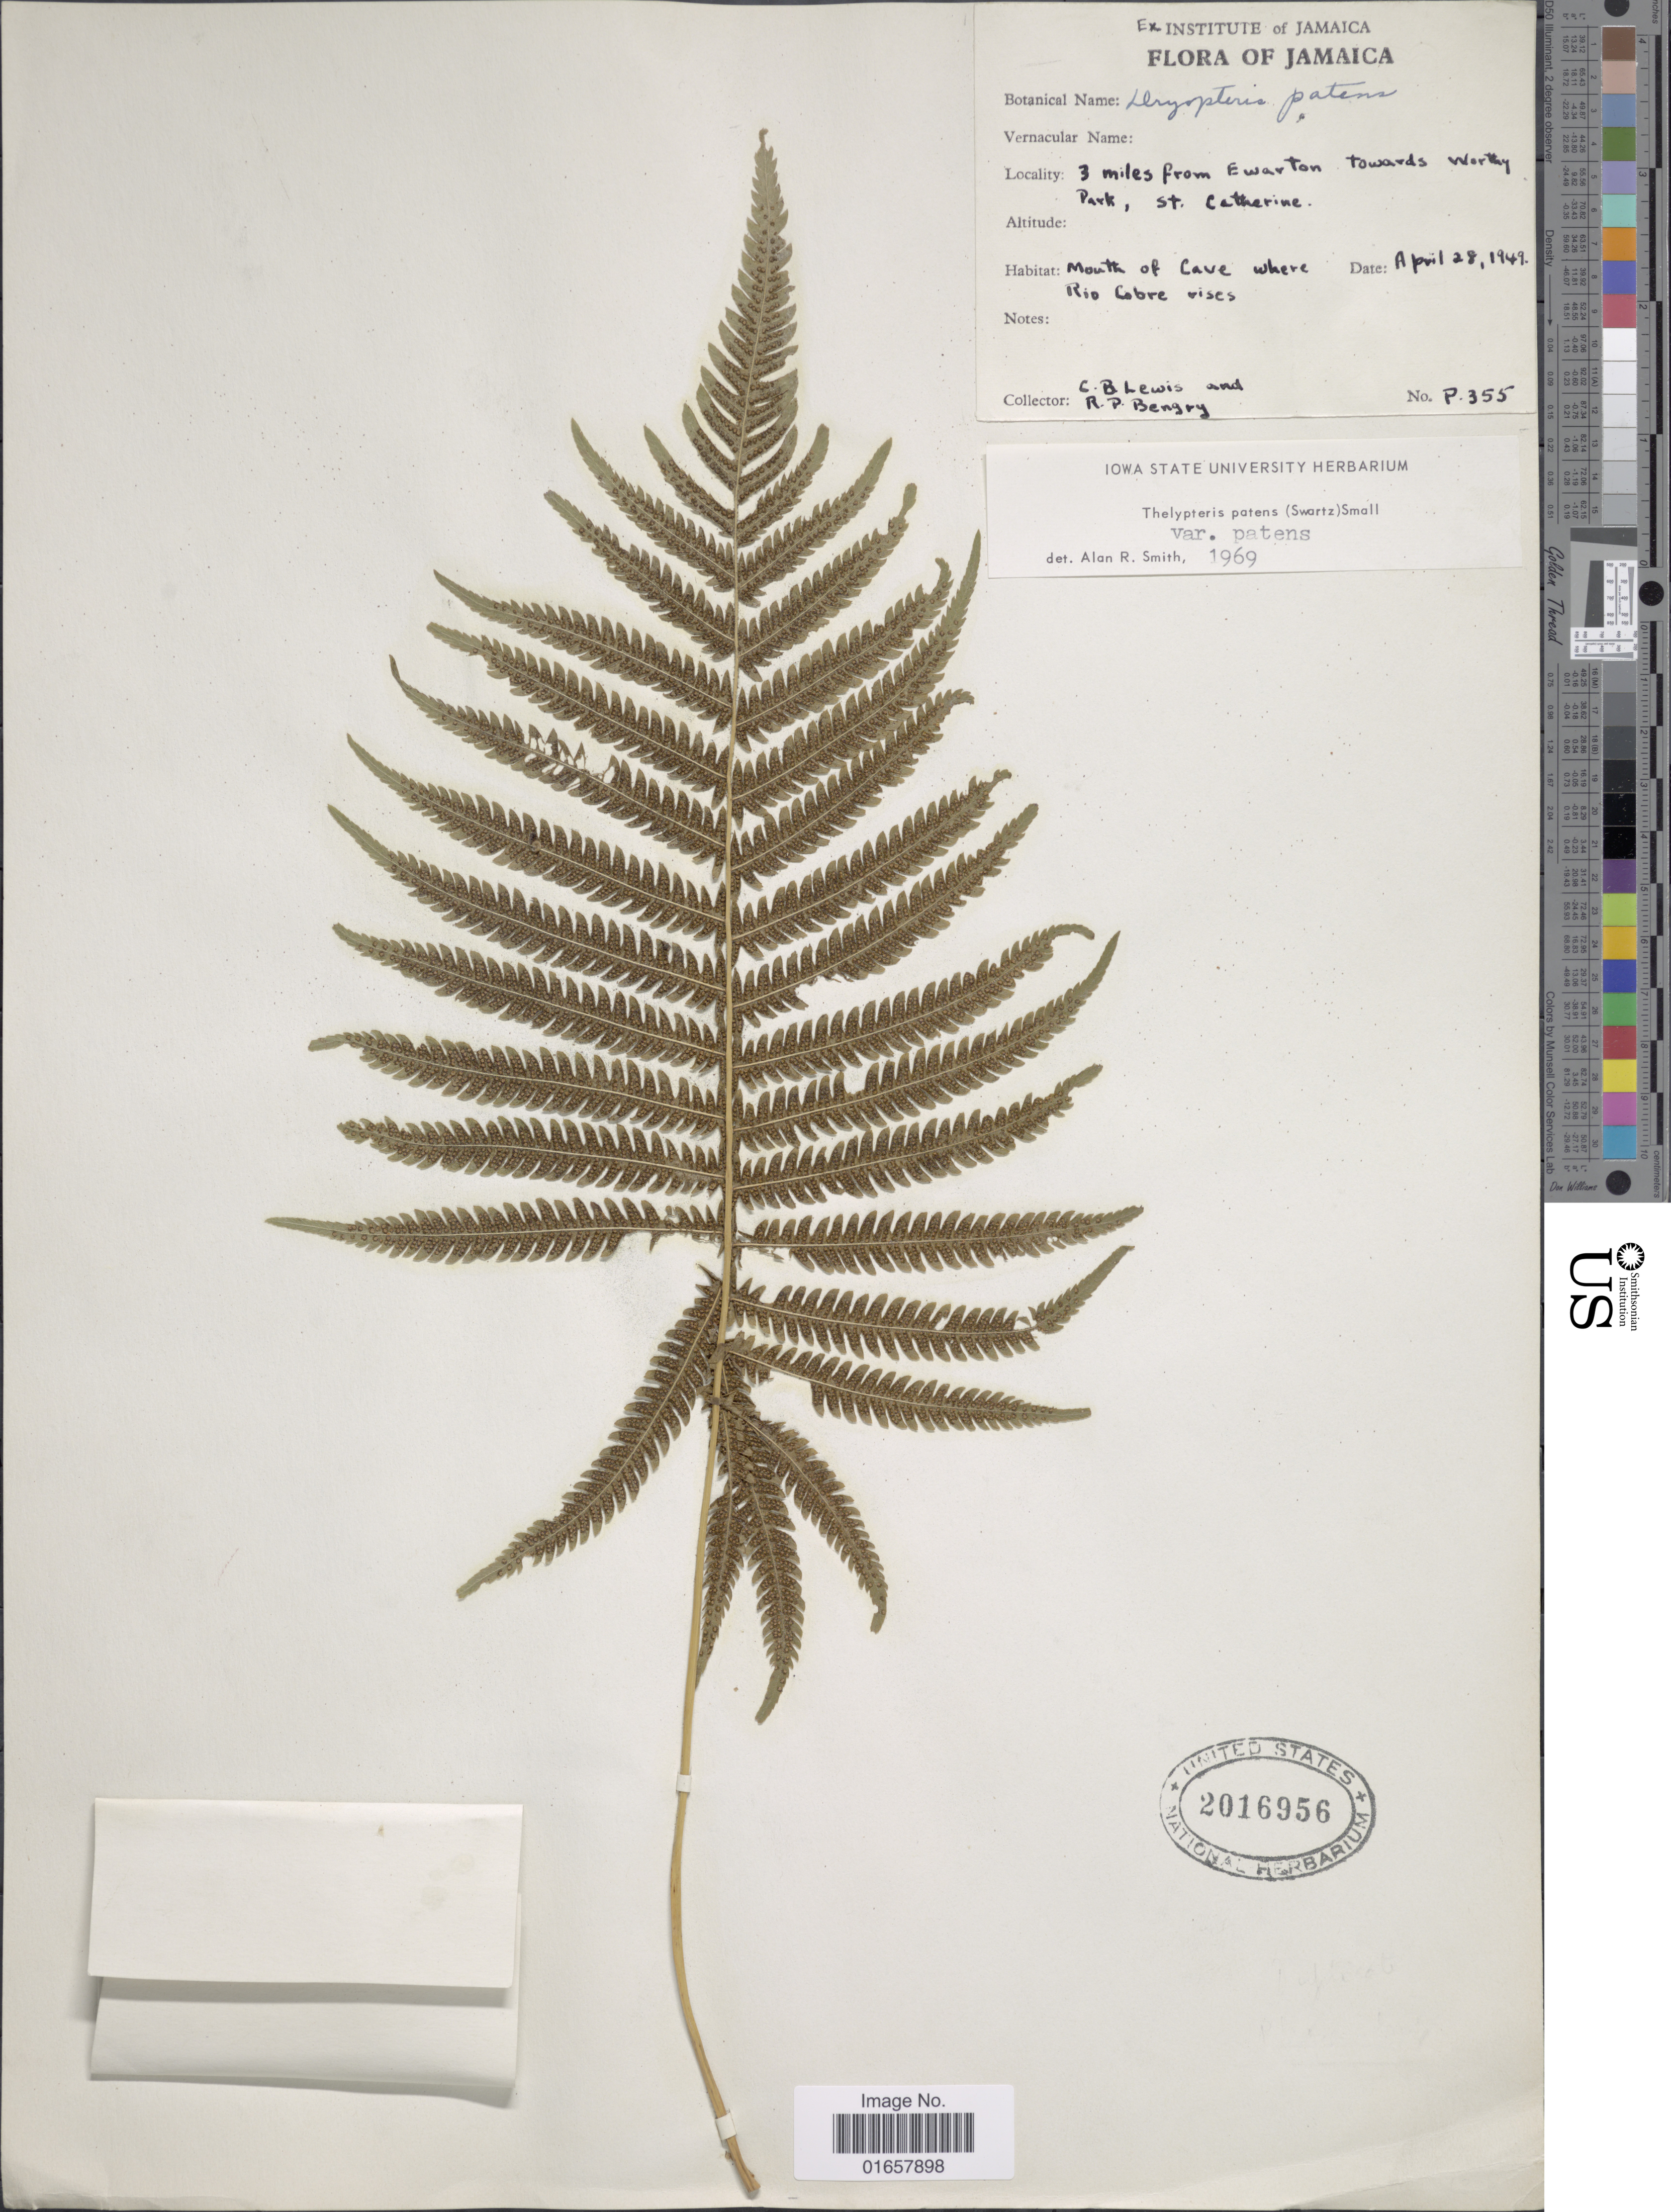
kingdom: Plantae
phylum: Tracheophyta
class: Polypodiopsida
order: Polypodiales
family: Thelypteridaceae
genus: Christella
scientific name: Christella patens var. patens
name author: (Sw.) Holttum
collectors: C. B. Lewis & R. Bengry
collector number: P355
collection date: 1949-04-28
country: Jamaica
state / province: Saint Catherine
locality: Jamaica, 3 miles from Ewarton towards Worthy Park, St. Catherine.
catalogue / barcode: US 2016956